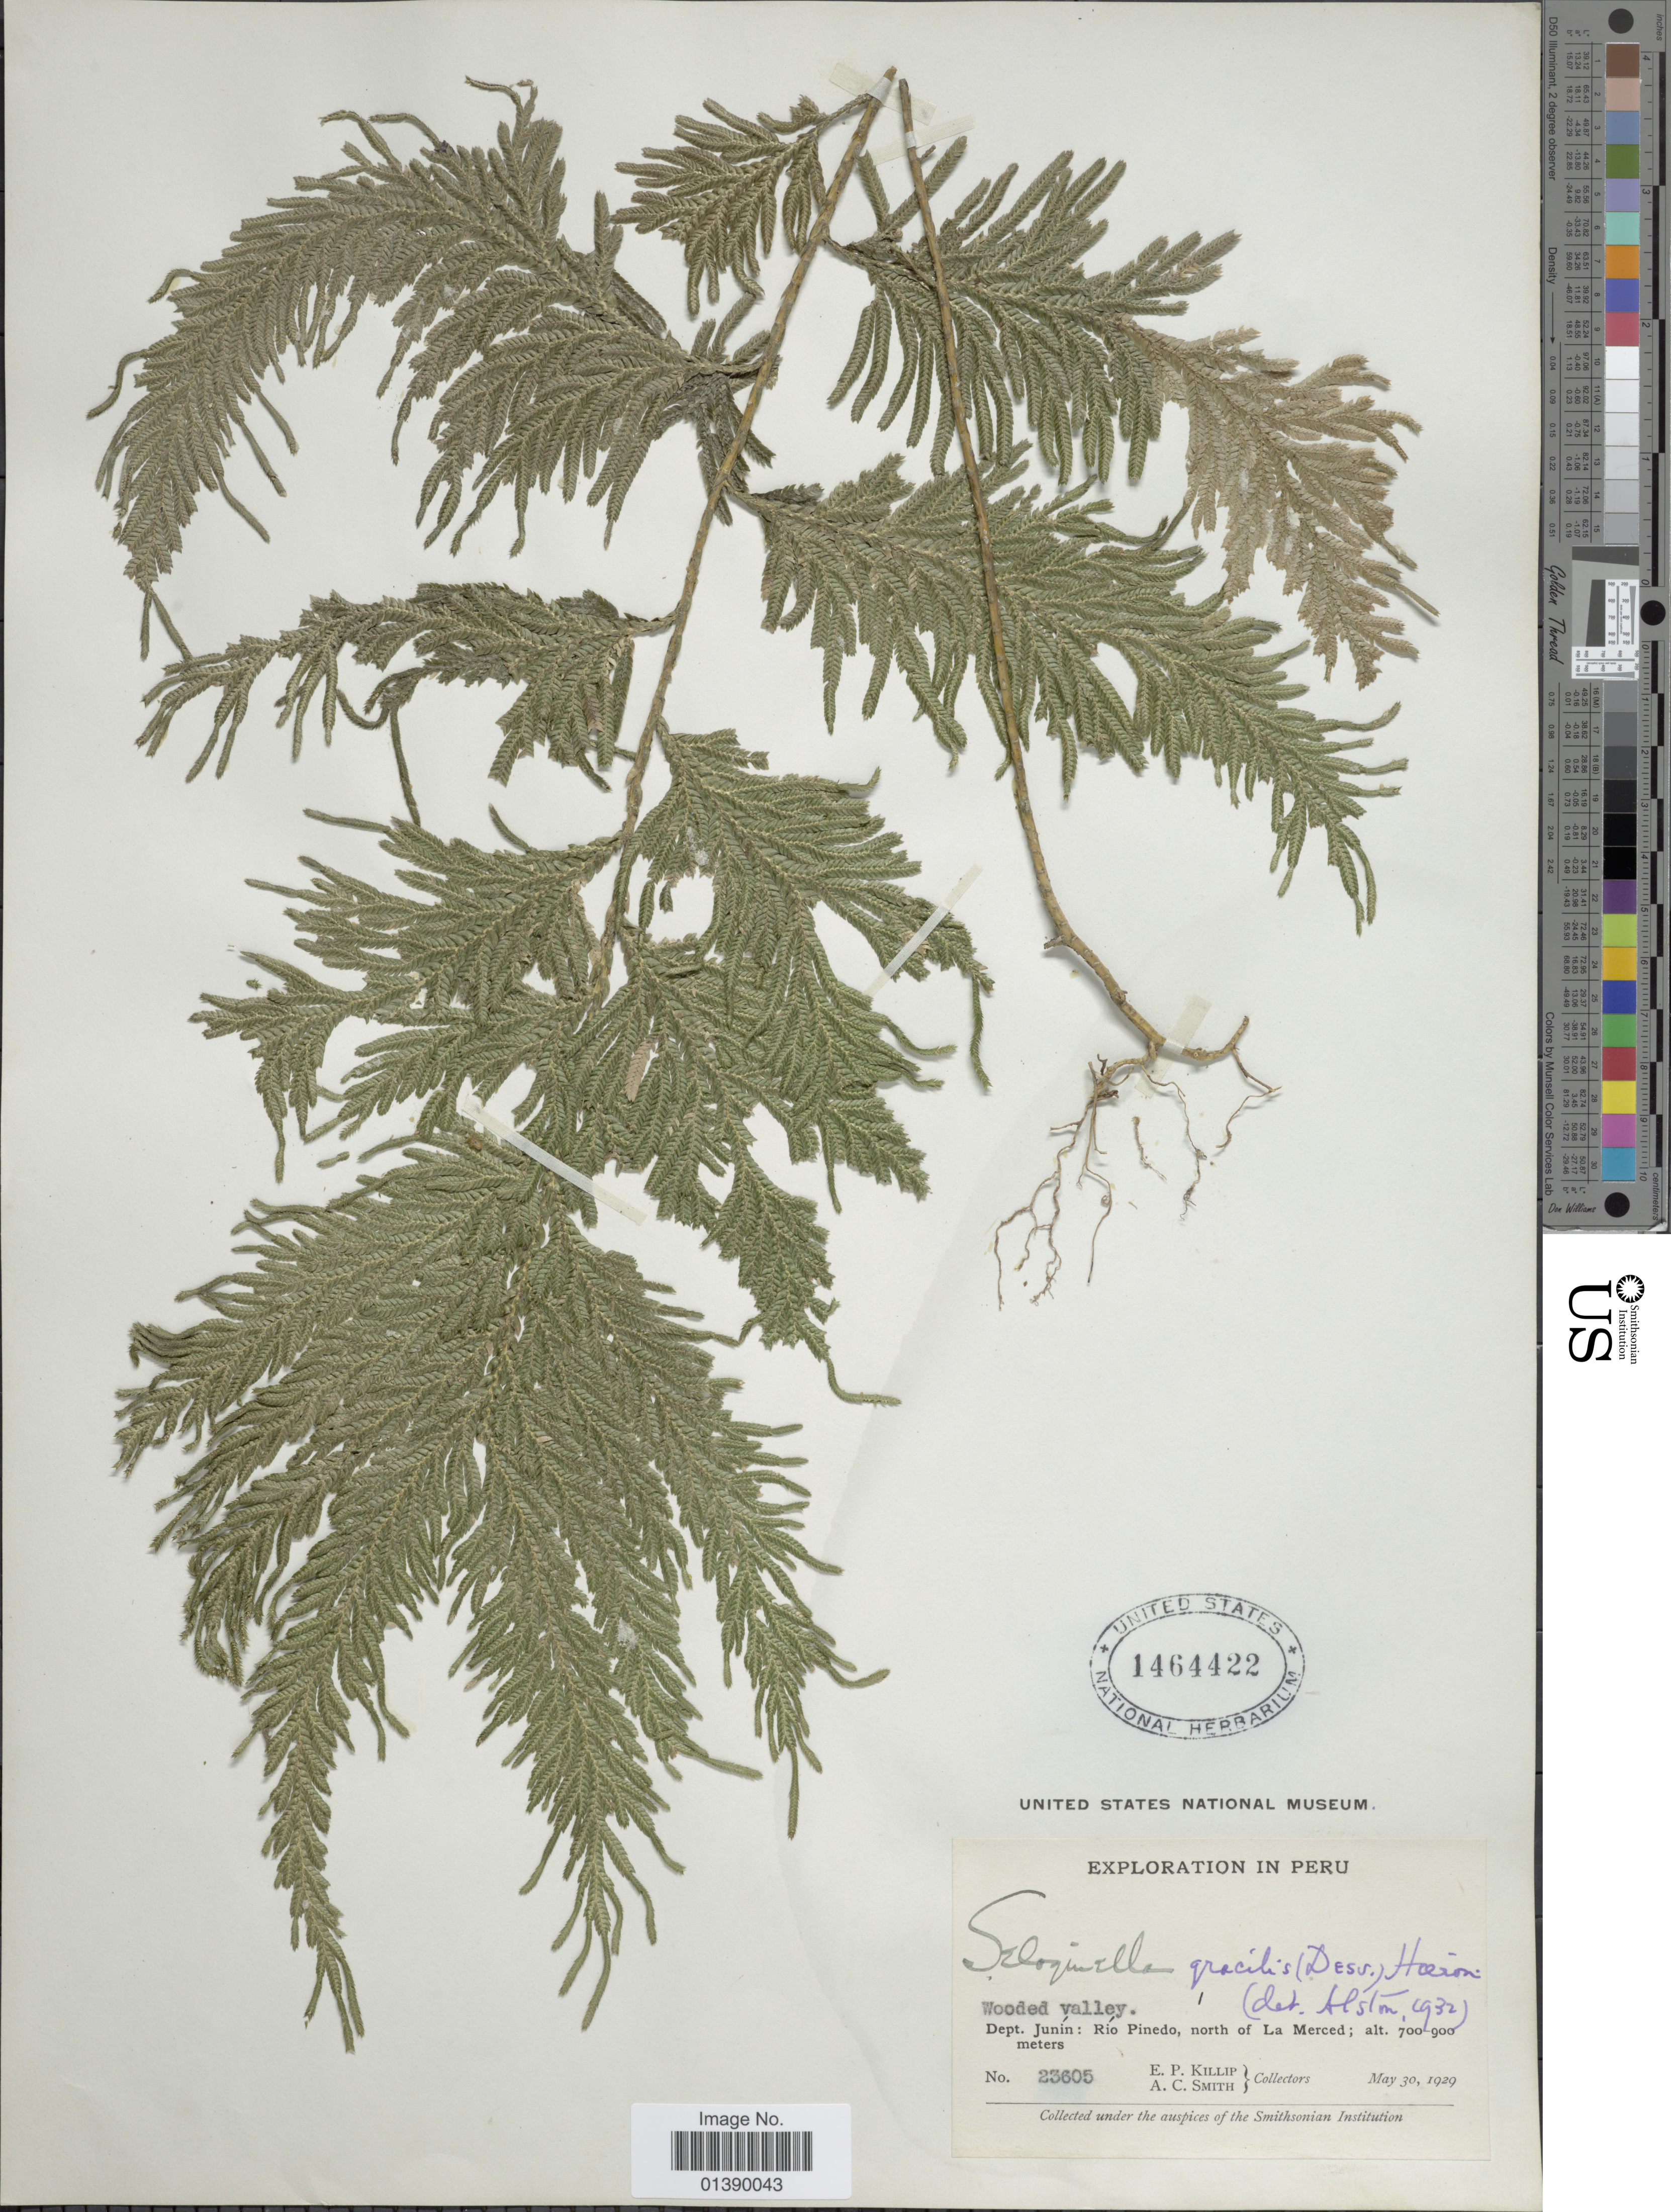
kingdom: Plantae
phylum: Tracheophyta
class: Lycopodiopsida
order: Selaginellales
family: Selaginellaceae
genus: Selaginella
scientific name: Selaginella anceps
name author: (C. Presl)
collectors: E. P. Killip & A. C. Smith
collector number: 23605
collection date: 1929-05-30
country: Peru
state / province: Junín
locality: Río Pinedo, north of La Merced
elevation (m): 700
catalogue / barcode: US 1464422